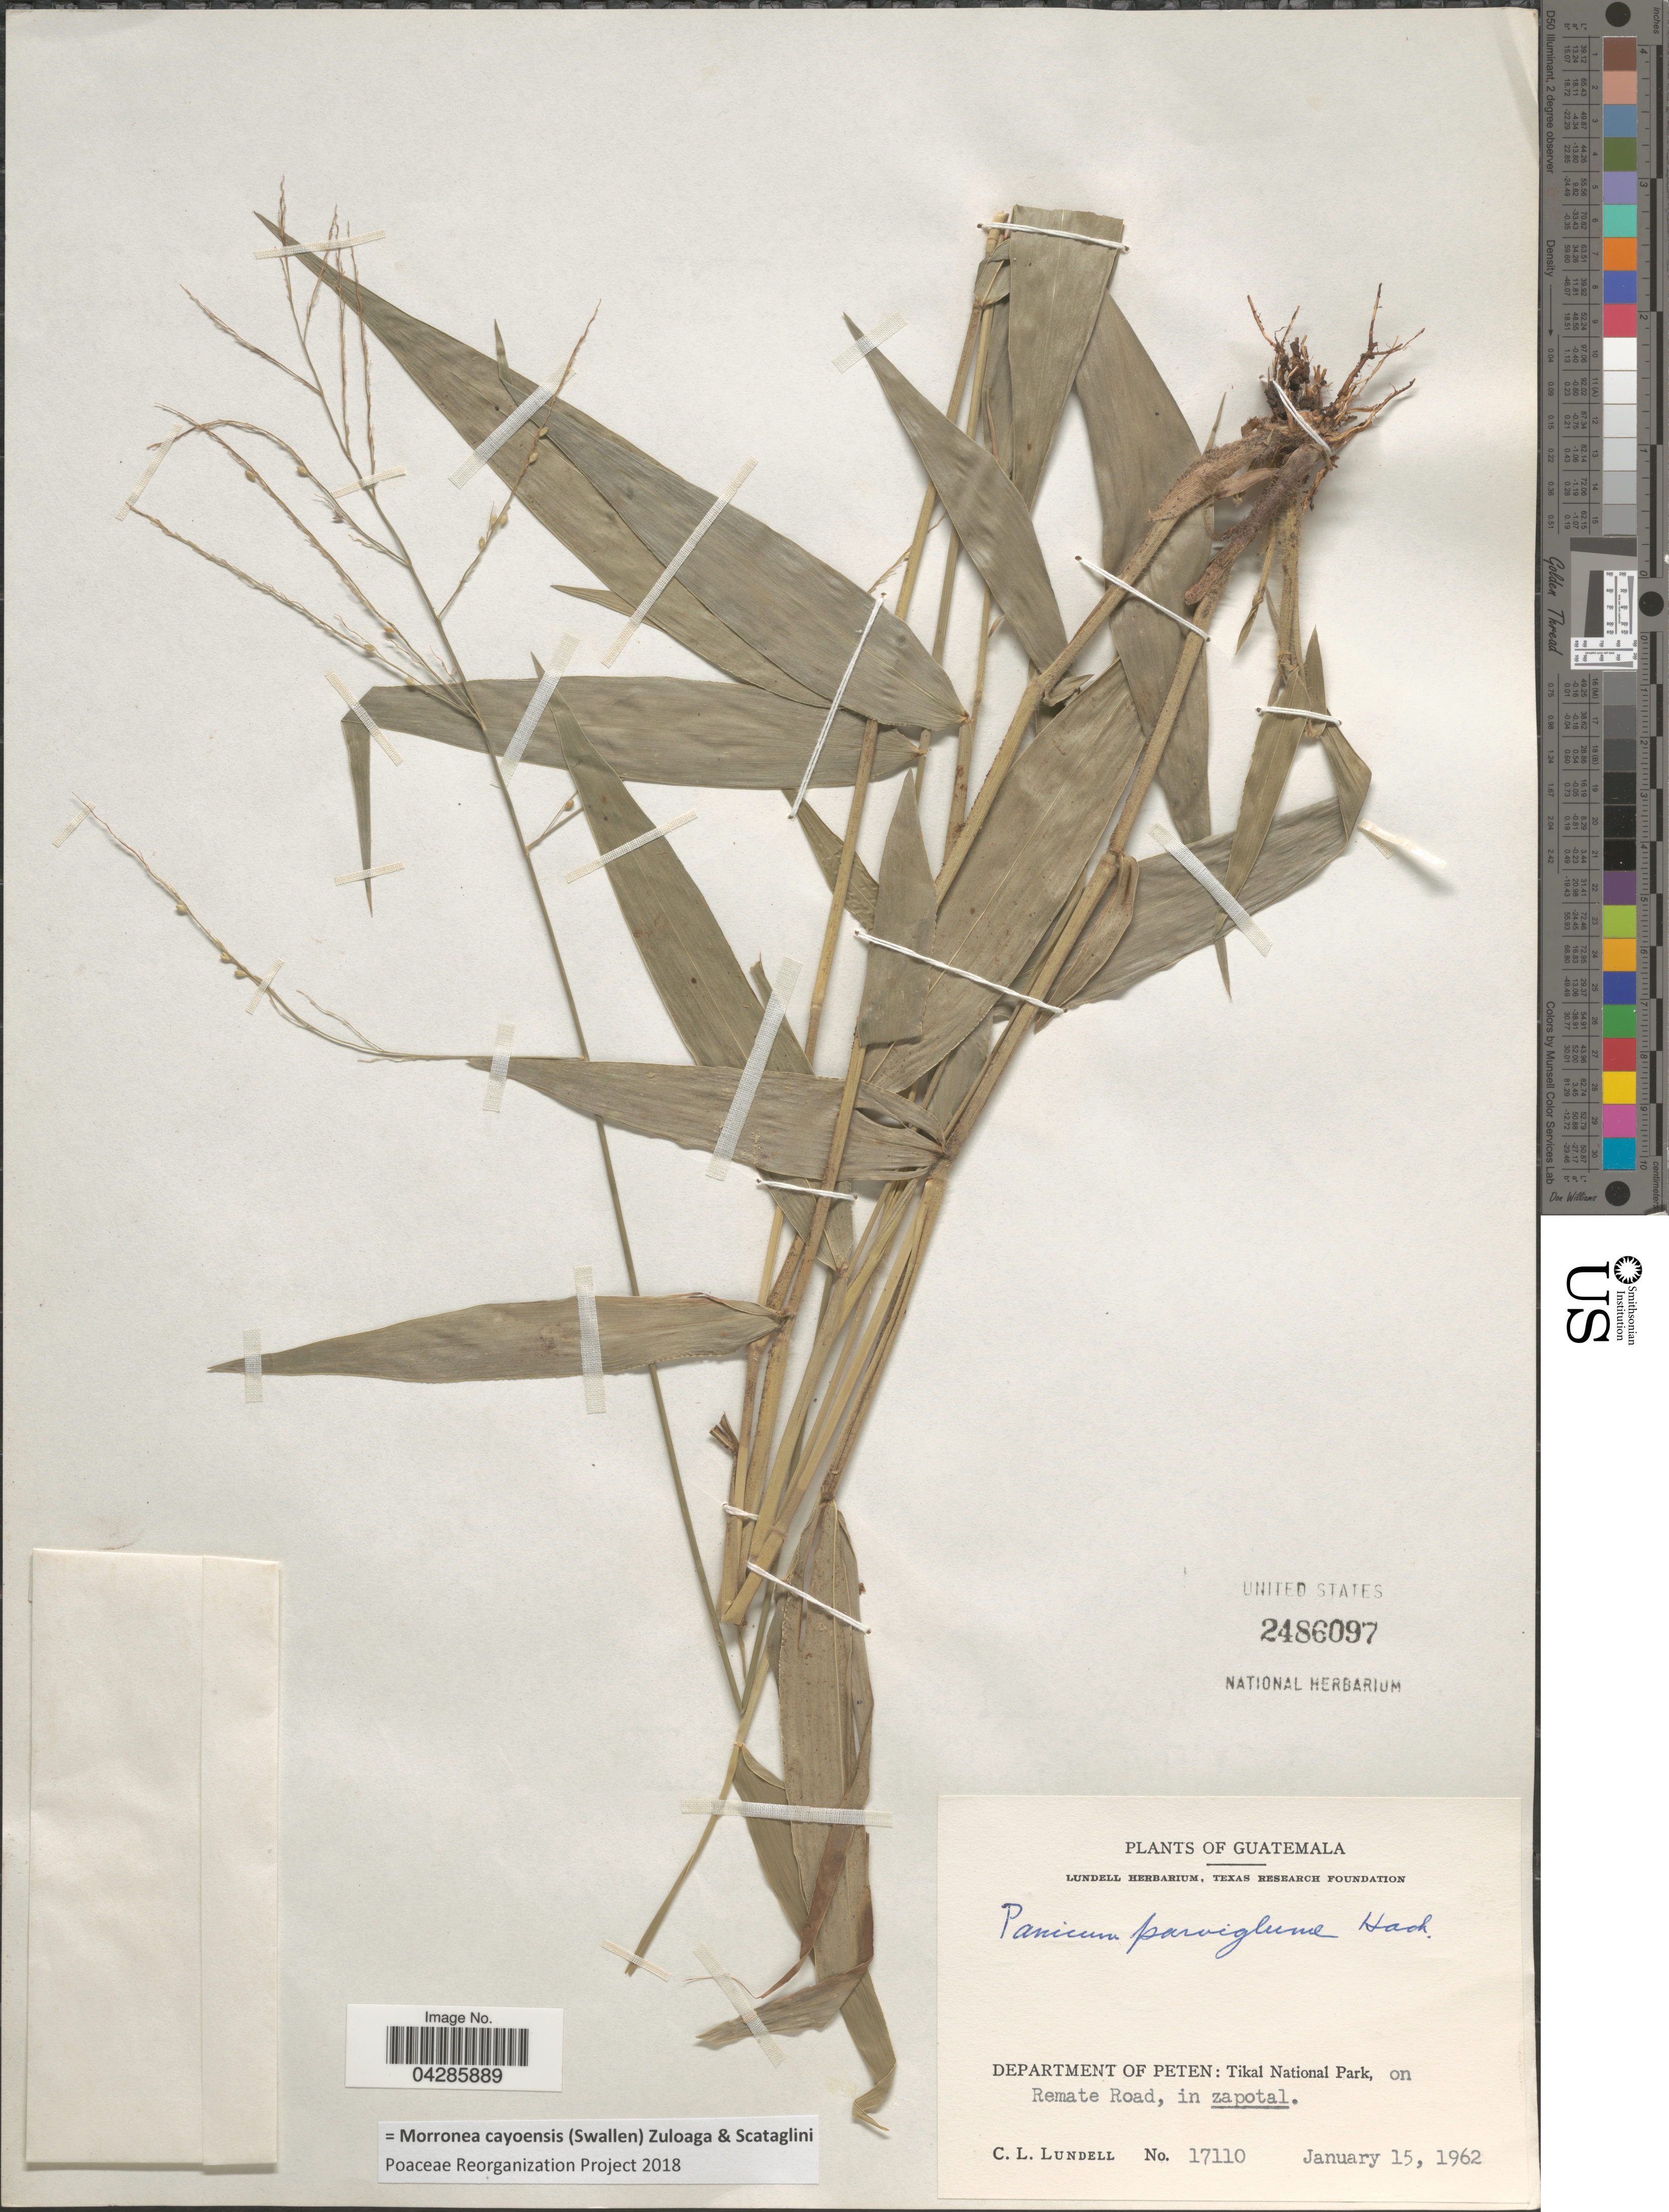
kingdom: Plantae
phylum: Tracheophyta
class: Liliopsida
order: Poales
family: Poaceae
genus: Morronea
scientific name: Morronea cayoensis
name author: (Swallen) Zuloaga & Scataglini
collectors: C. L. Lundell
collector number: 17110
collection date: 1962-01-15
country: Guatemala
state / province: El Peten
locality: Department of Peten: Tikal National Park, on Remate Road, in zapotal.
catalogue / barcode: US 2486097